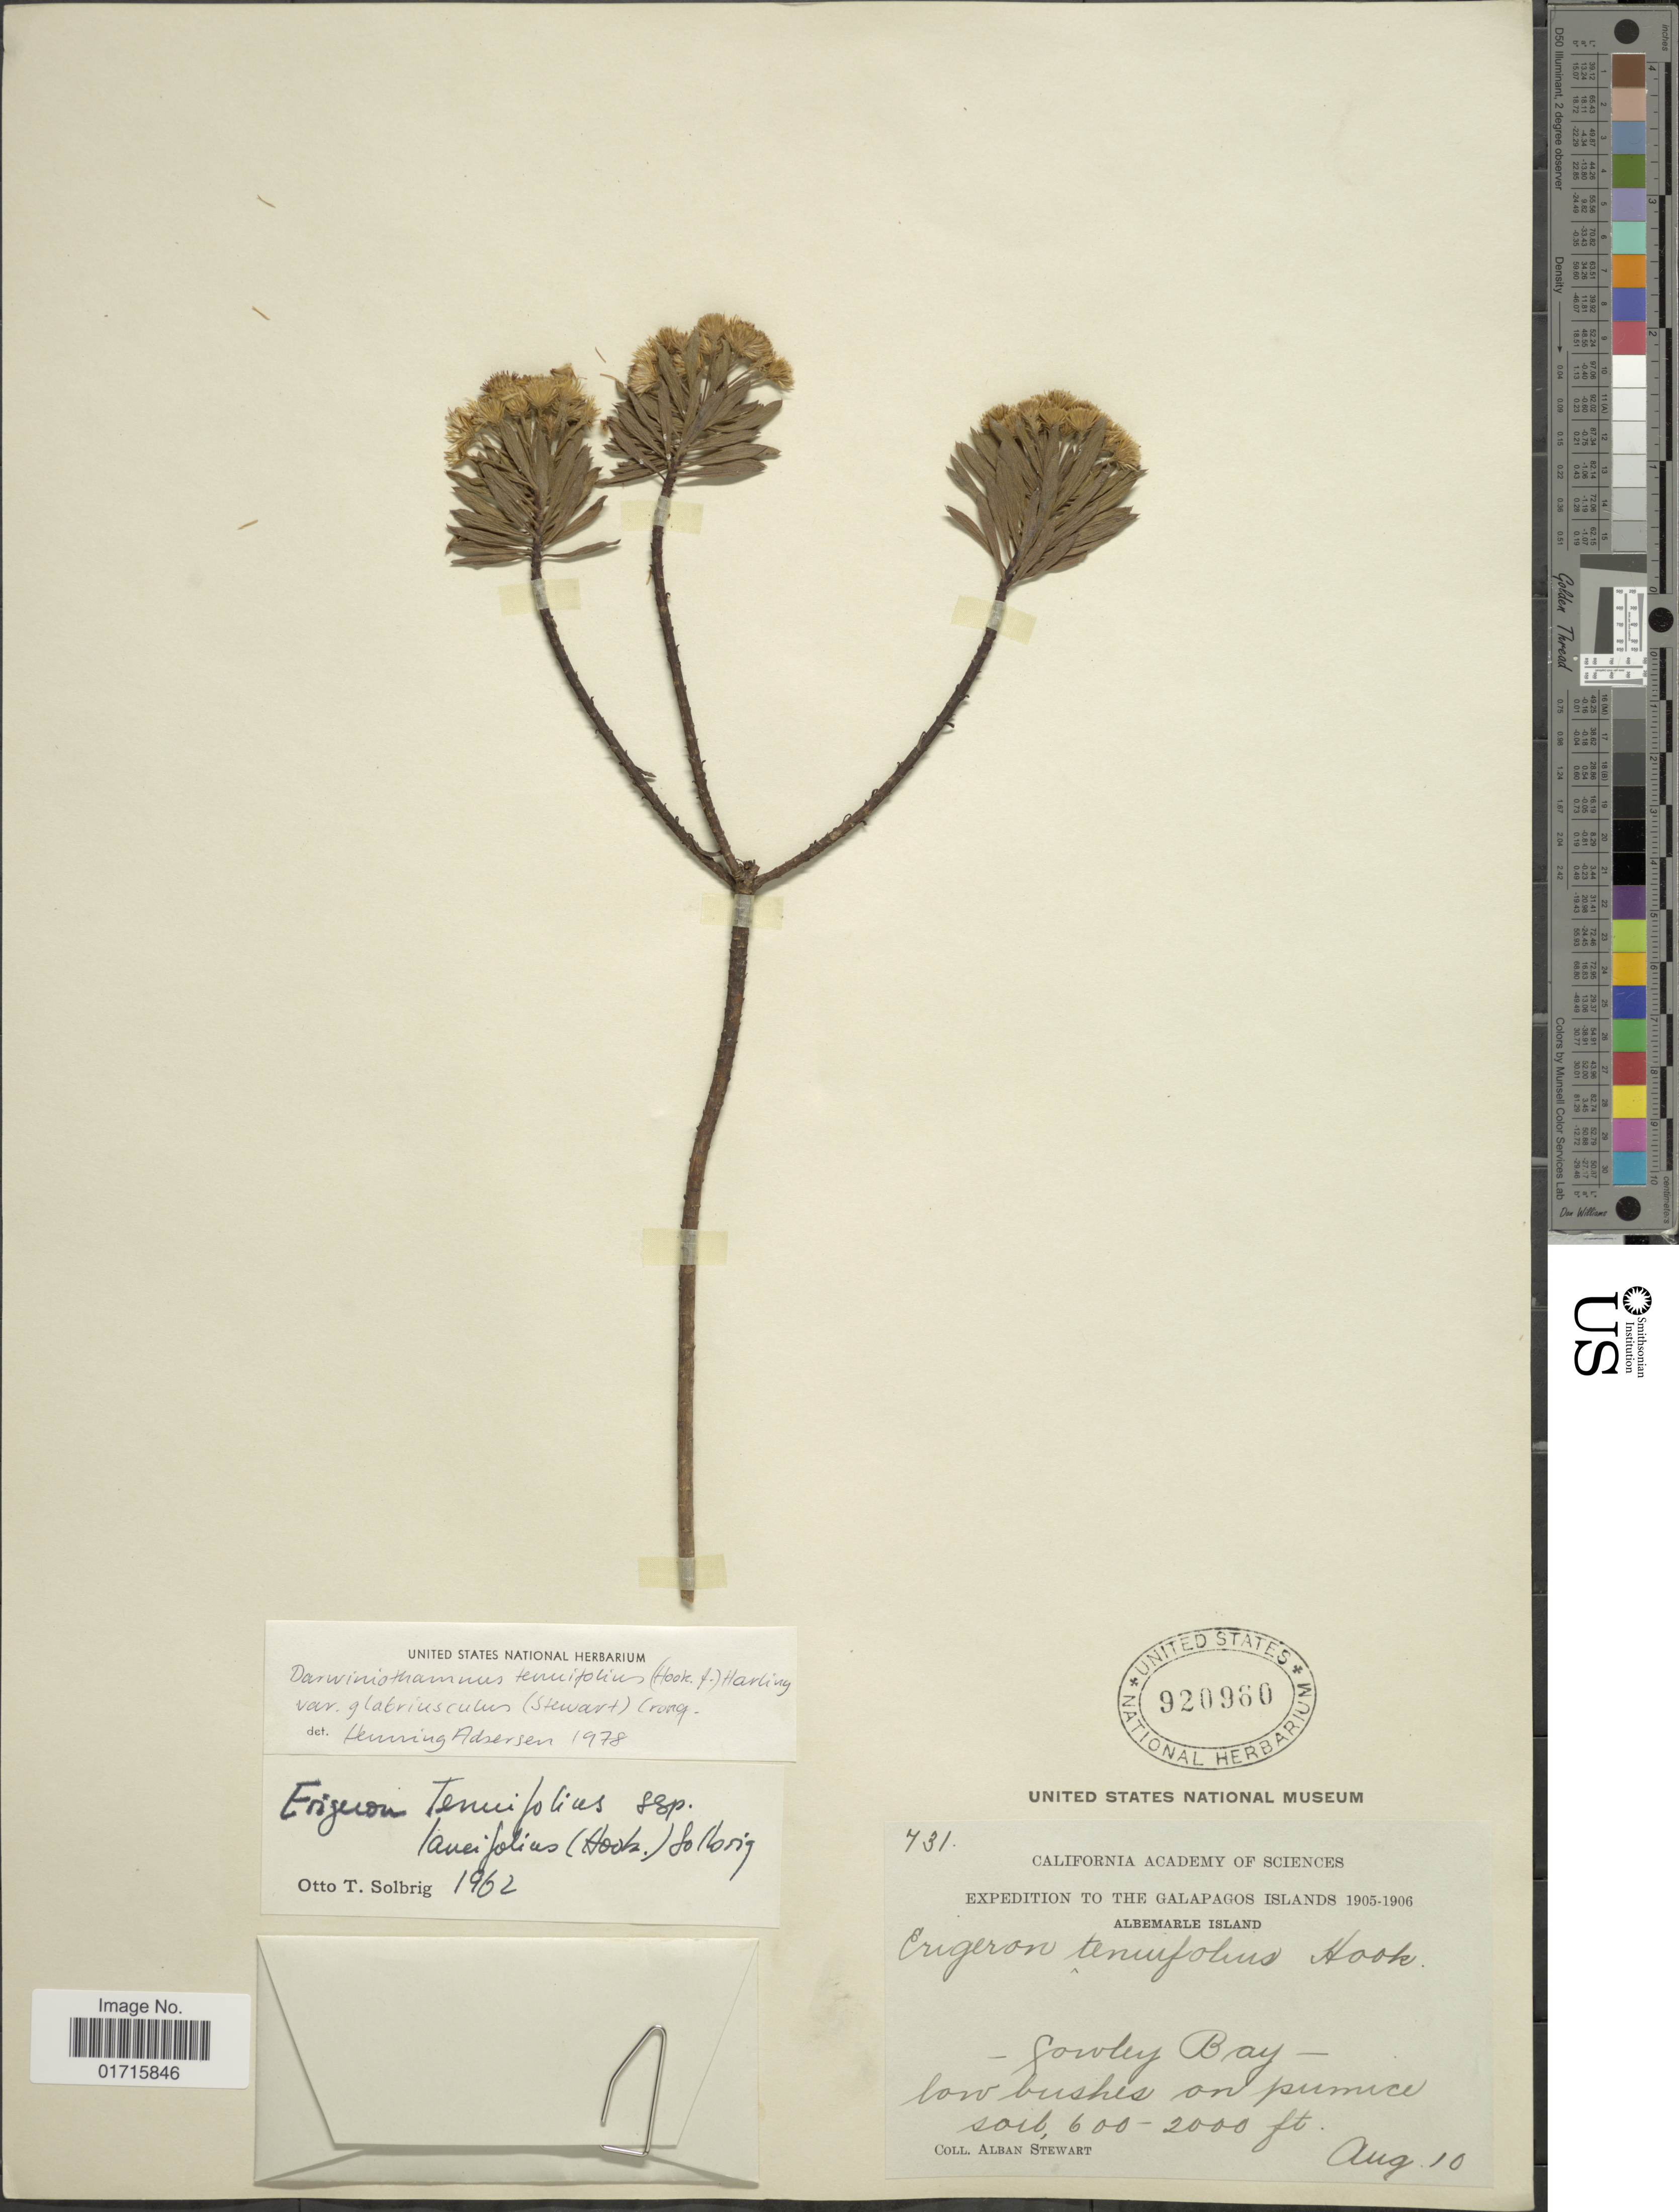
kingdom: Plantae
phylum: Tracheophyta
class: Magnoliopsida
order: Asterales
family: Asteraceae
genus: Darwiniothamnus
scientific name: Darwiniothamnus tenuifolius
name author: (Hook. f.) Harling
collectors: A. Stewart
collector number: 731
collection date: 1905-08-10/1906-08-10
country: Ecuador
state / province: Colón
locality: The Galapagos Islands. Albemarle Island. Cowley Bay.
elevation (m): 183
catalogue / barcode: US 920960